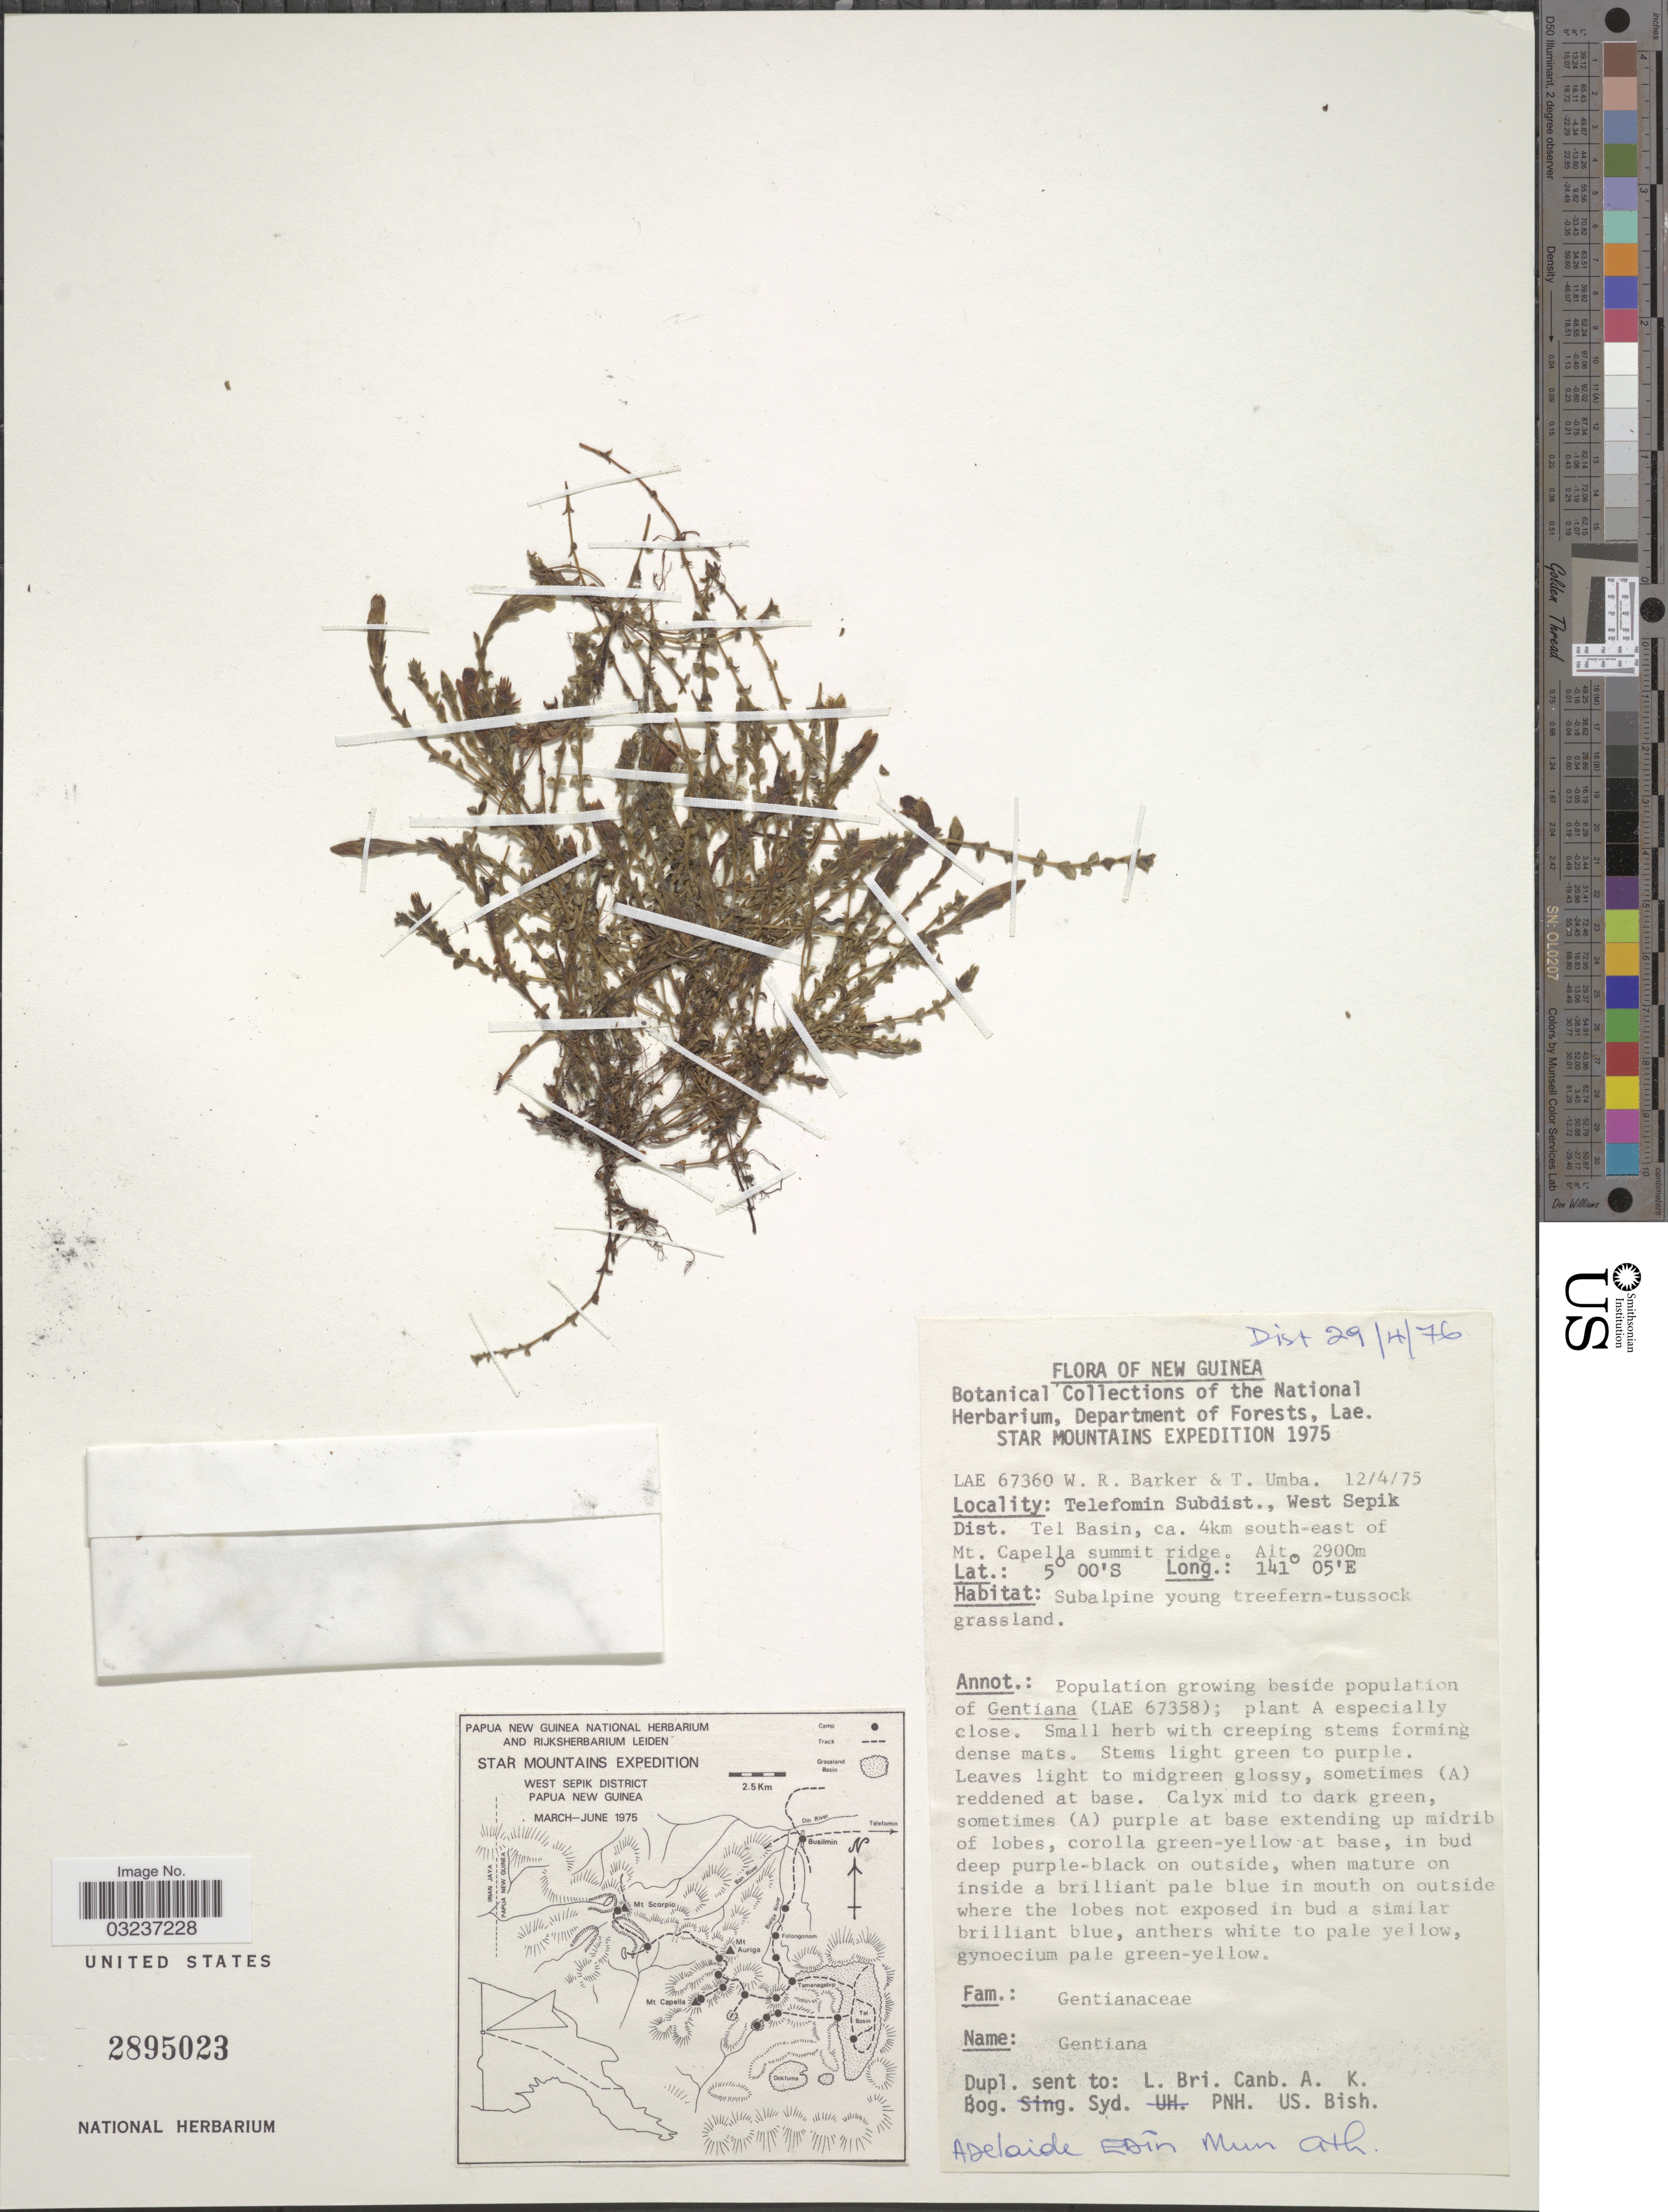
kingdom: Plantae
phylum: Tracheophyta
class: Magnoliopsida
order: Gentianales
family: Gentianaceae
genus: Gentiana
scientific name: Gentiana sp.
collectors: W. R. Barker & T. Umba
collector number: LAE67360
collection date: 1975-04-12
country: Papua New Guinea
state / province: Sandaun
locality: New Guinea. Star Mountains. Telefomin Subdist., West Sepik Dist. Tel Basin, ca. 4 km south-east of Mt. Capella summit ridge.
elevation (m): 2900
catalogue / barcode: US 2895023